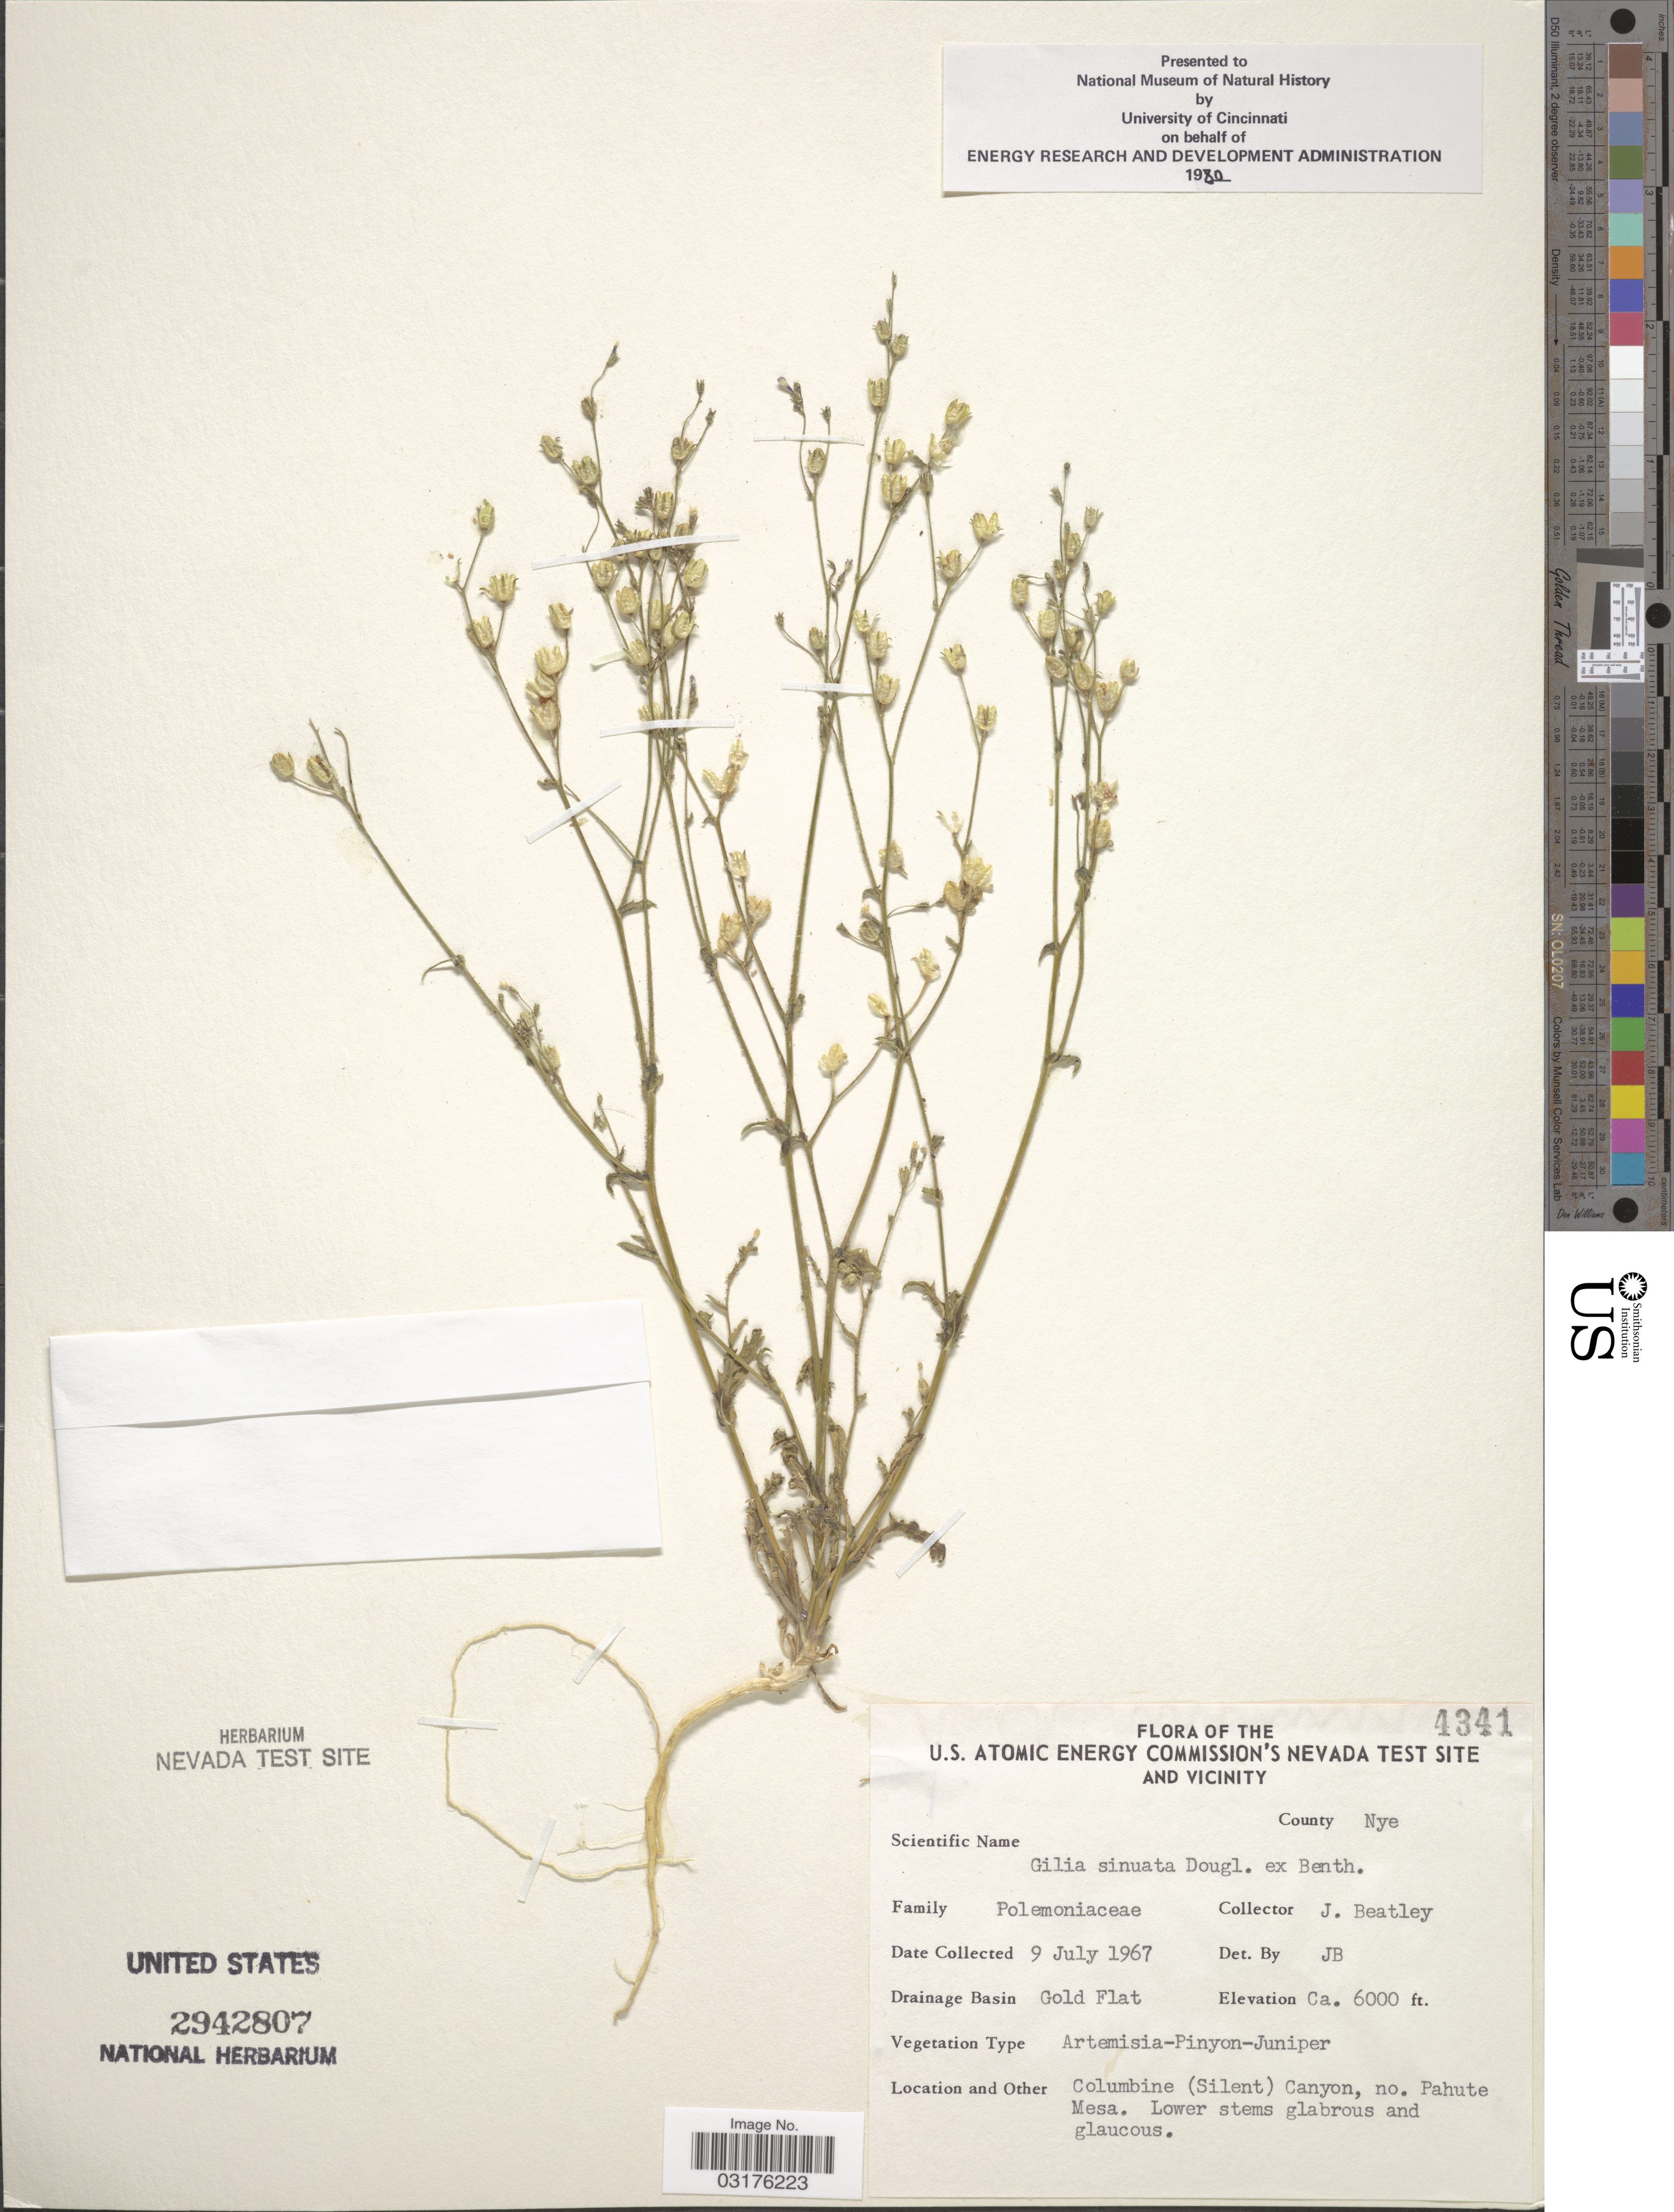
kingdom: Plantae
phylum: Tracheophyta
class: Magnoliopsida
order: Ericales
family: Polemoniaceae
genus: Gilia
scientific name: Gilia sinuata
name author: Douglas ex Benth.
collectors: J. C. Beatley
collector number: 4341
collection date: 1967-07-09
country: United States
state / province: Nevada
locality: The U.S. Atomic Energy Commission's Nevada Test Site And Vicinity, County Nye, Drainage Basin Gold Flat, Columbine (Silent) Canyon, no. Pahute Mesa.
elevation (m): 1829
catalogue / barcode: US 2942807